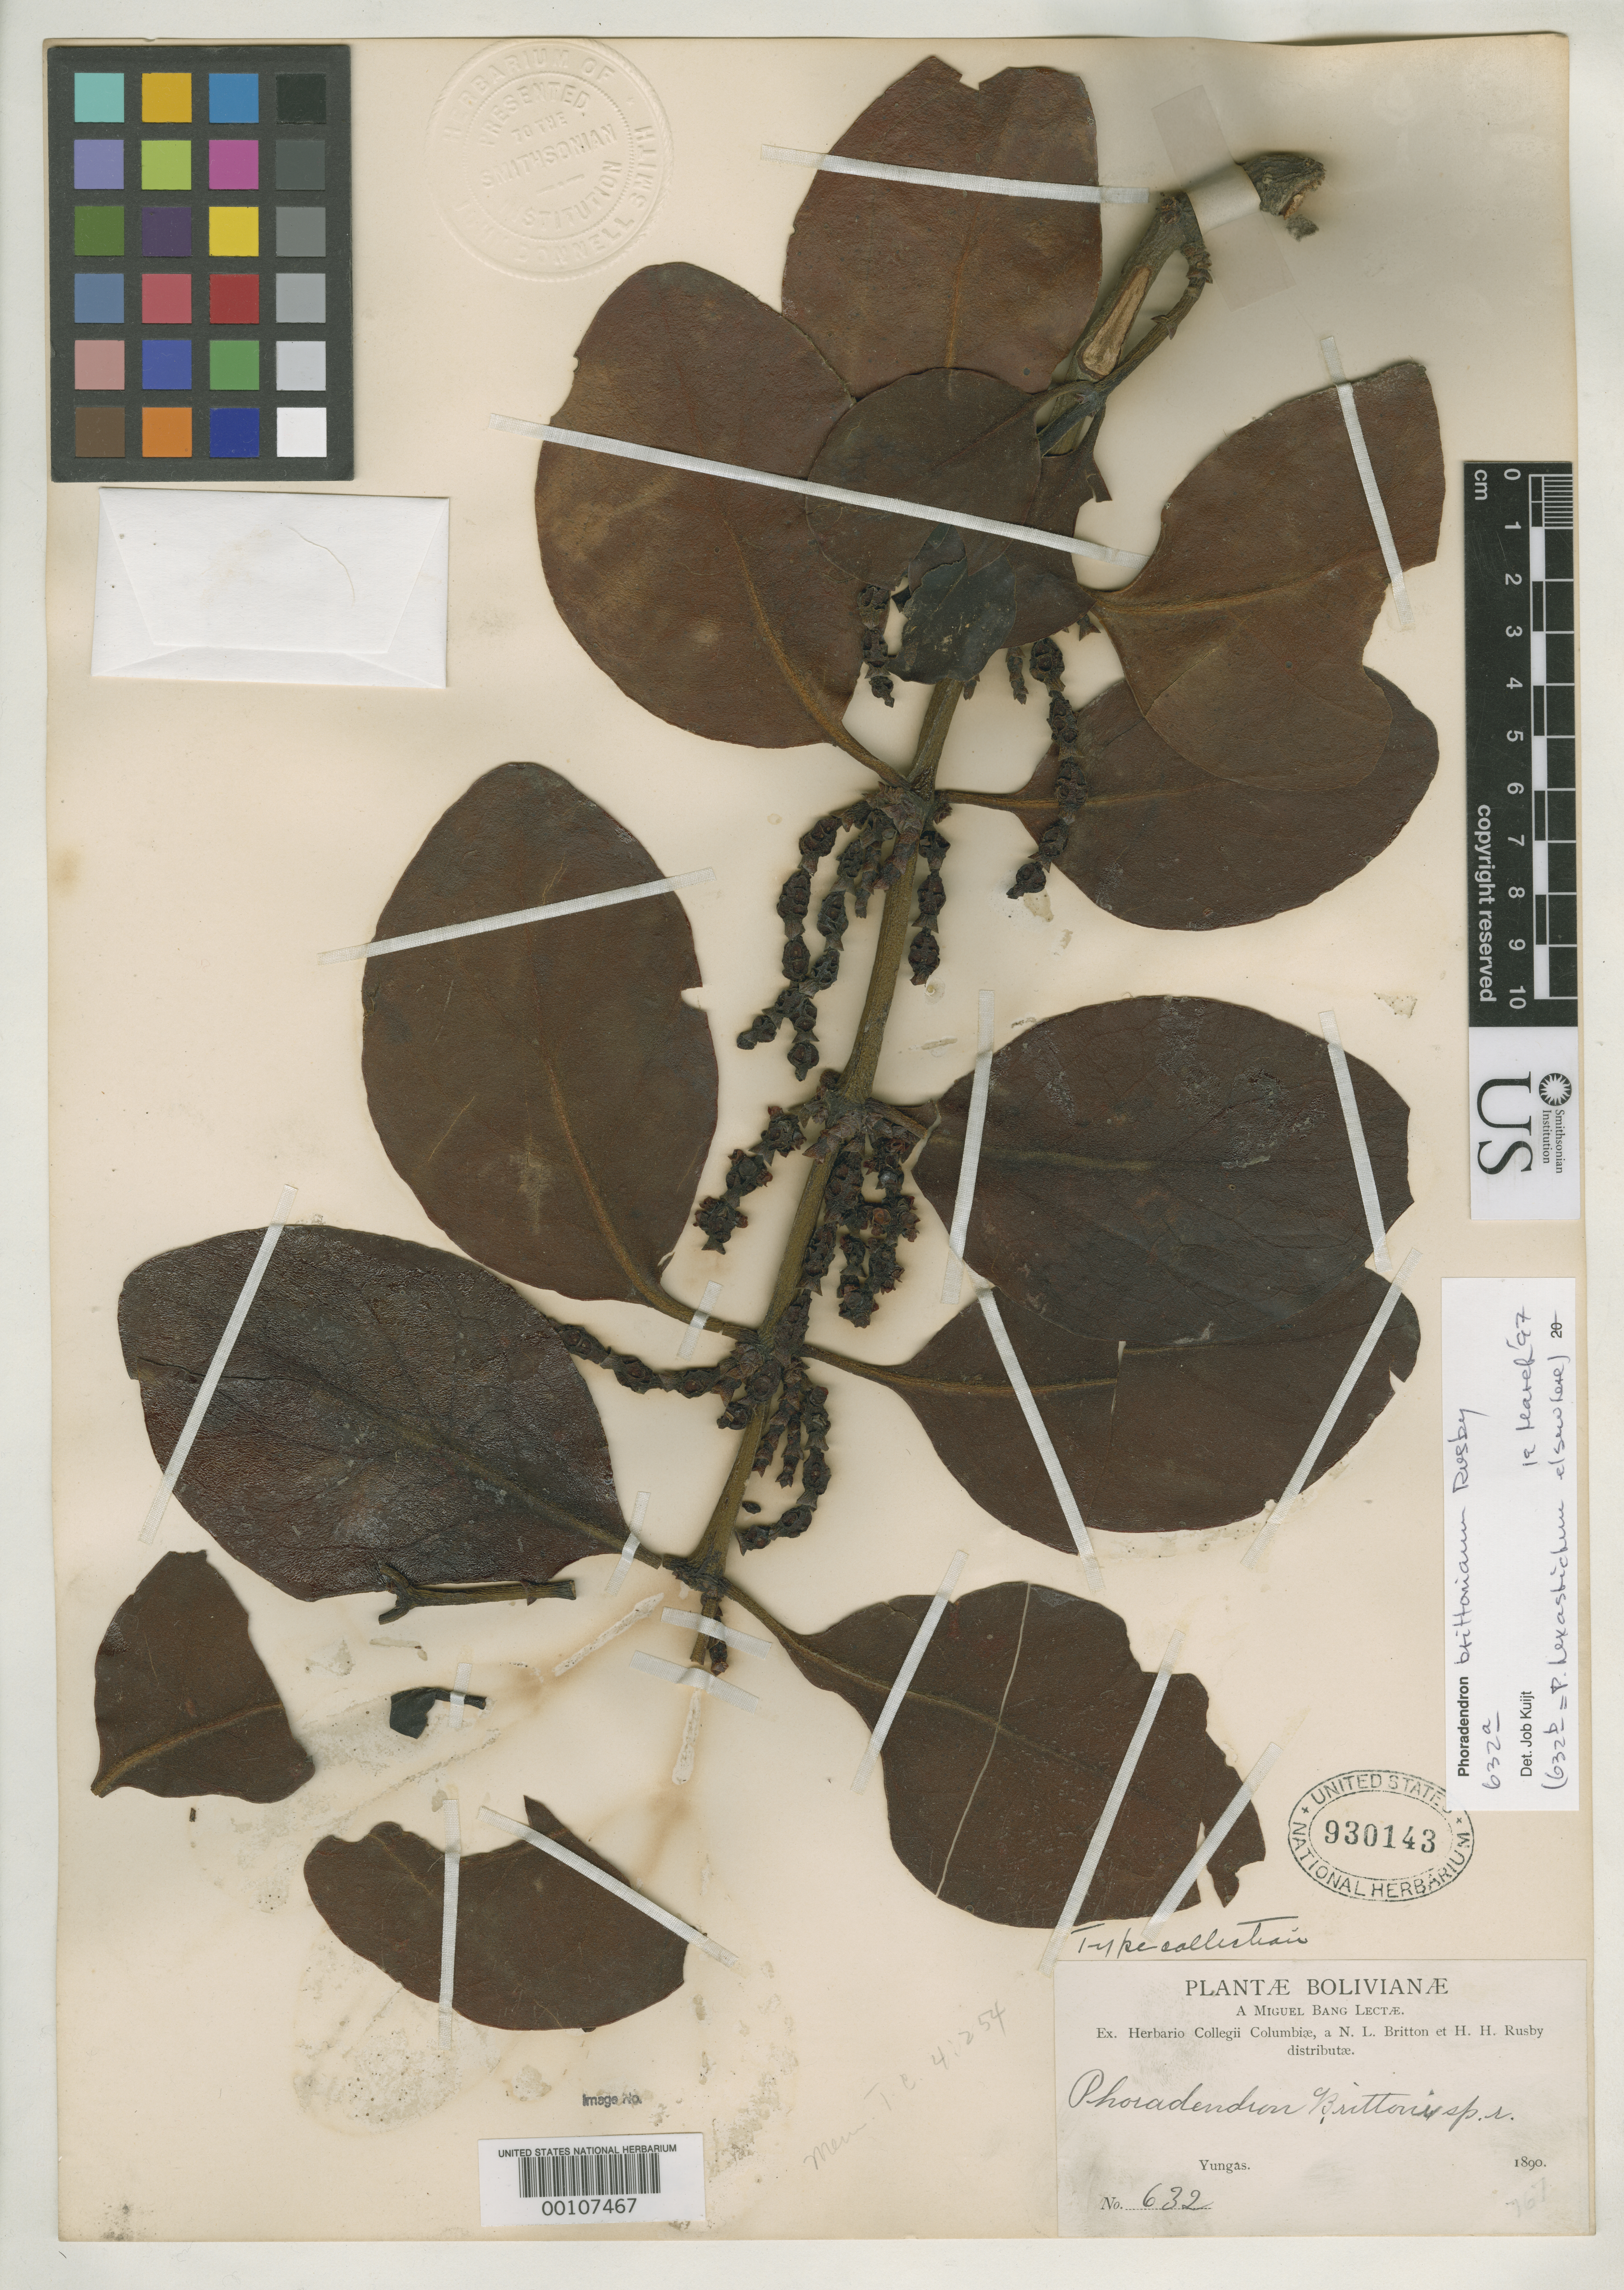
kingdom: Plantae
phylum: Tracheophyta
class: Magnoliopsida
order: Santalales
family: Viscaceae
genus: Phoradendron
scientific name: Phoradendron brittonianum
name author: Rusby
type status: Isotype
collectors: M. Bang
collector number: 632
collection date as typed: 1890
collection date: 1890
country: Bolivia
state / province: La Paz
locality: Yungas.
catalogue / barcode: US 930143